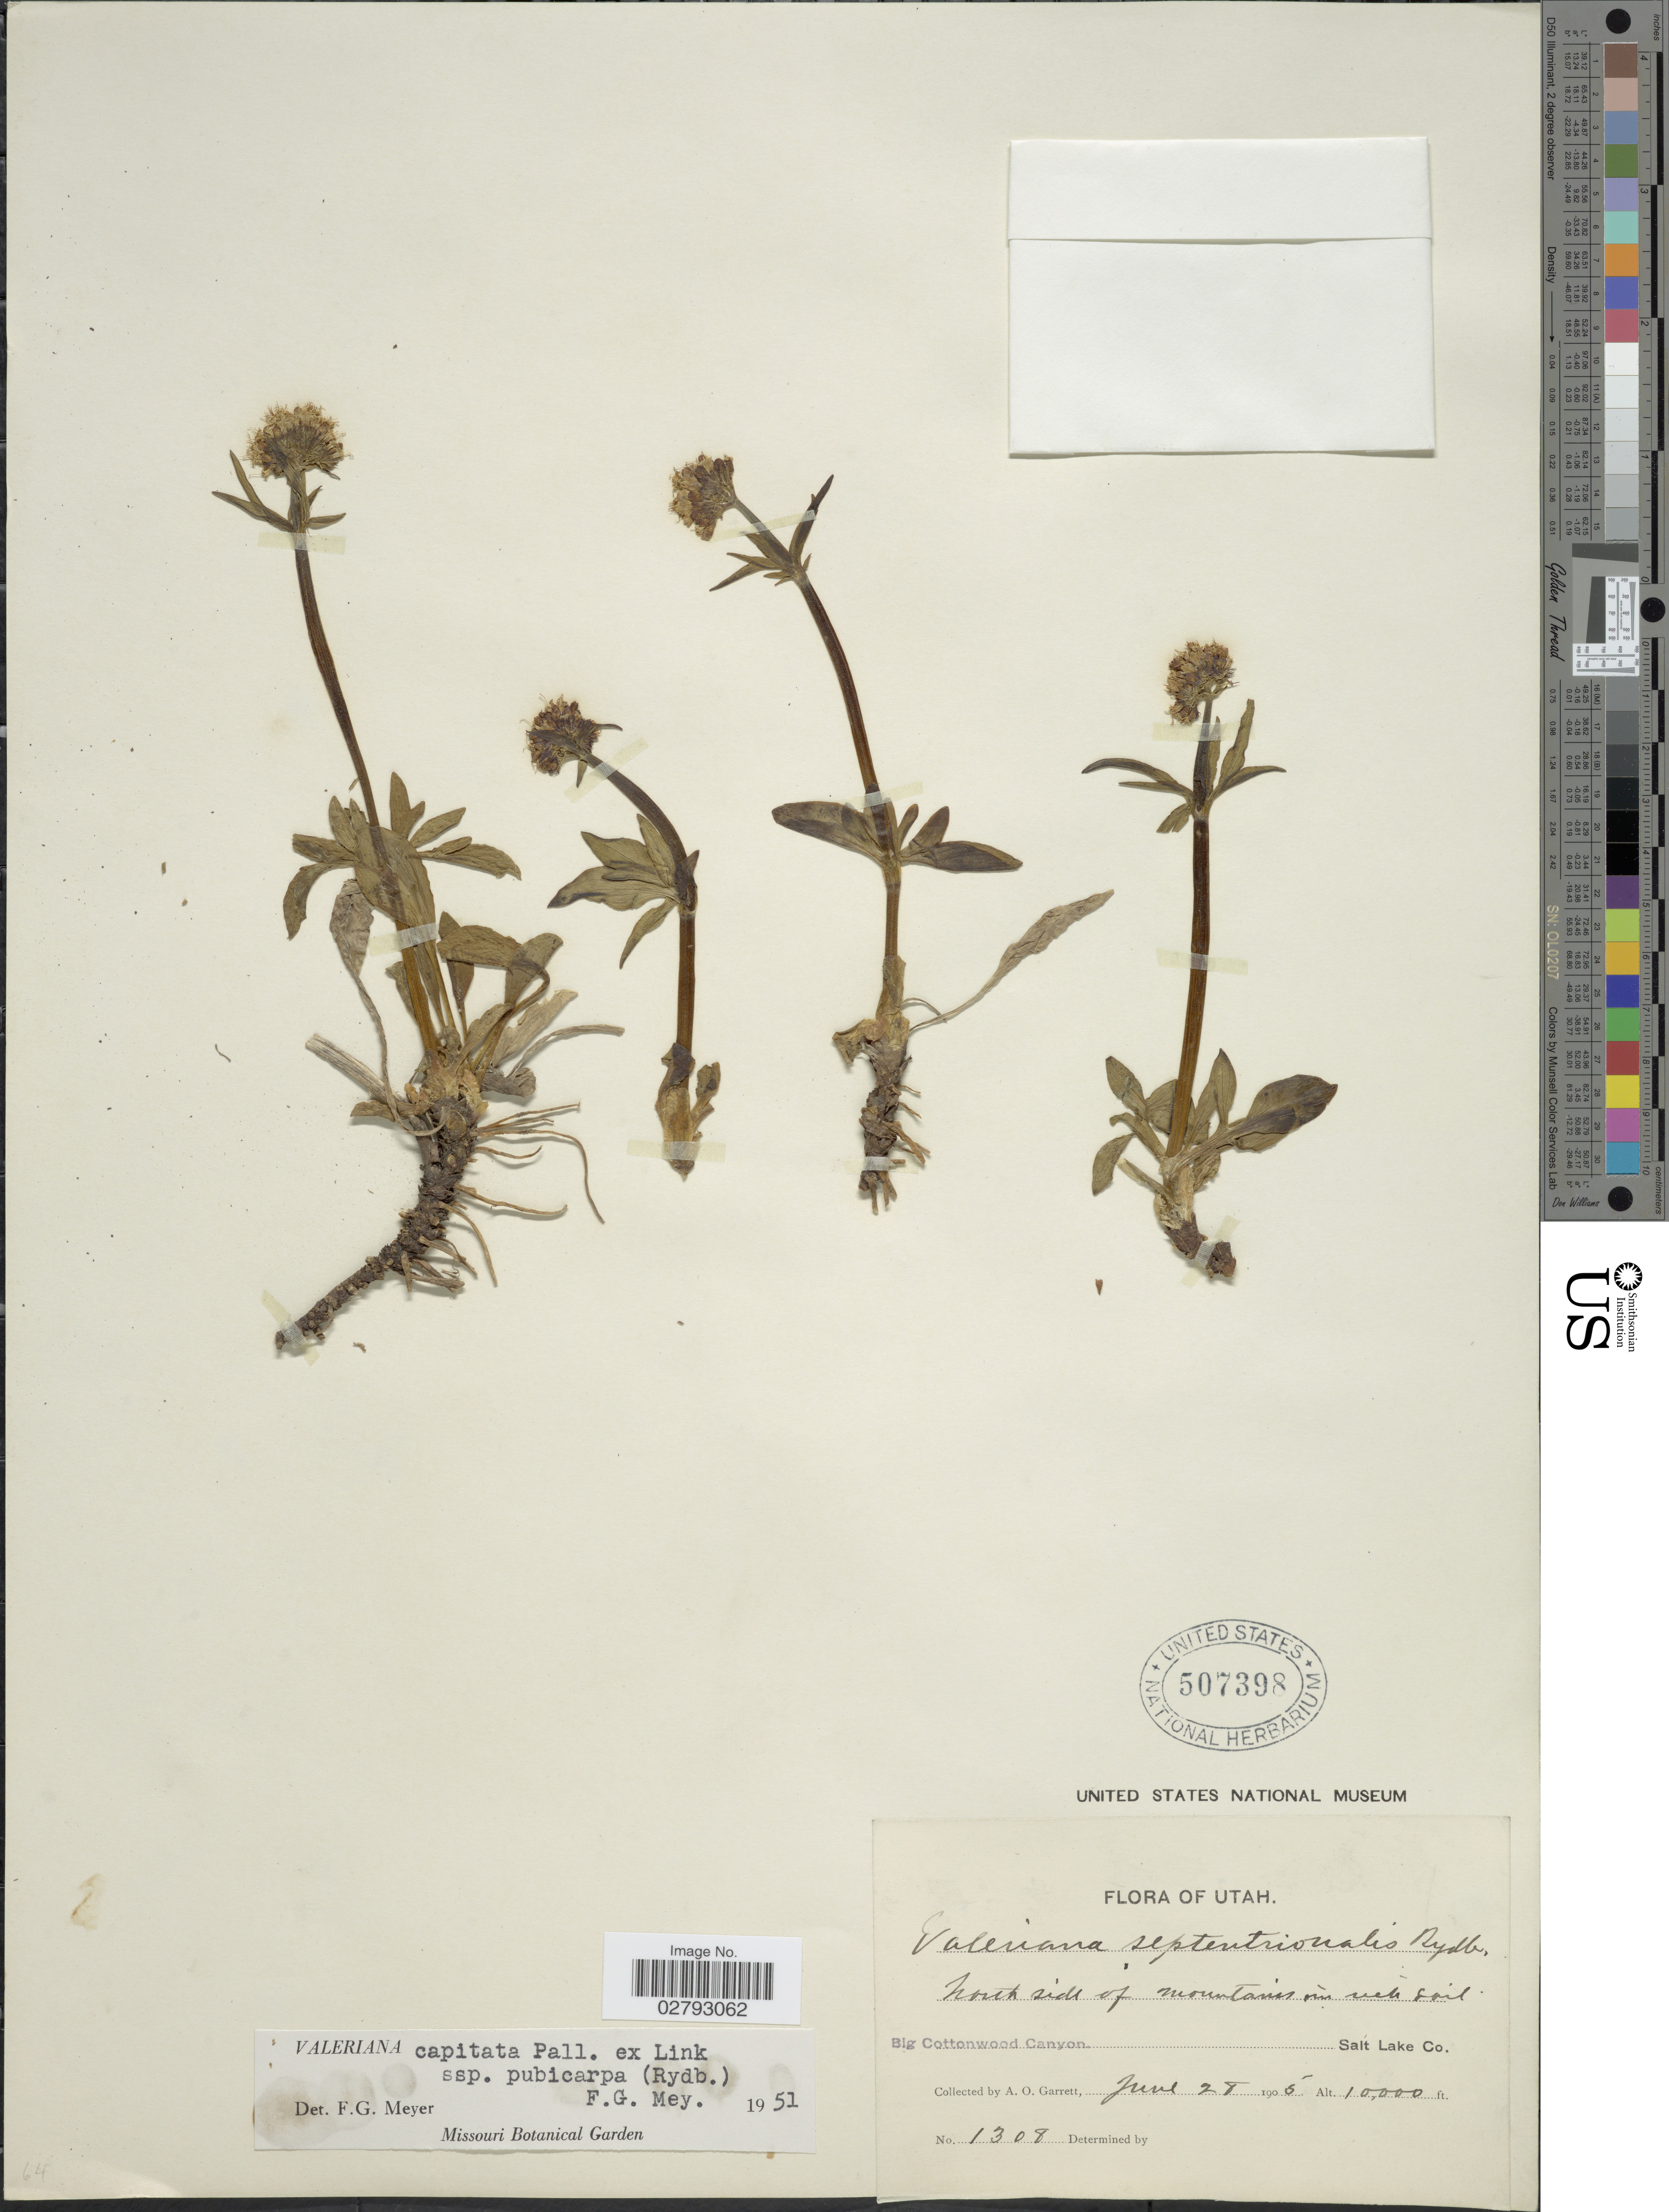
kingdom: Plantae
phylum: Tracheophyta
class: Magnoliopsida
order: Dipsacales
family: Caprifoliaceae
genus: Valeriana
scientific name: Valeriana capitata subsp. pubicarpa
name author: (Rydb.) F.G. Mey.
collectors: A. O. Garrett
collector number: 1308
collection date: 1905-06-28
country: United States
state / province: Utah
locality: North side of mountains in rich soil. Big Cottonwood Canyon, Salt Lake Co.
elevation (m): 3048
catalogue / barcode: US 507398